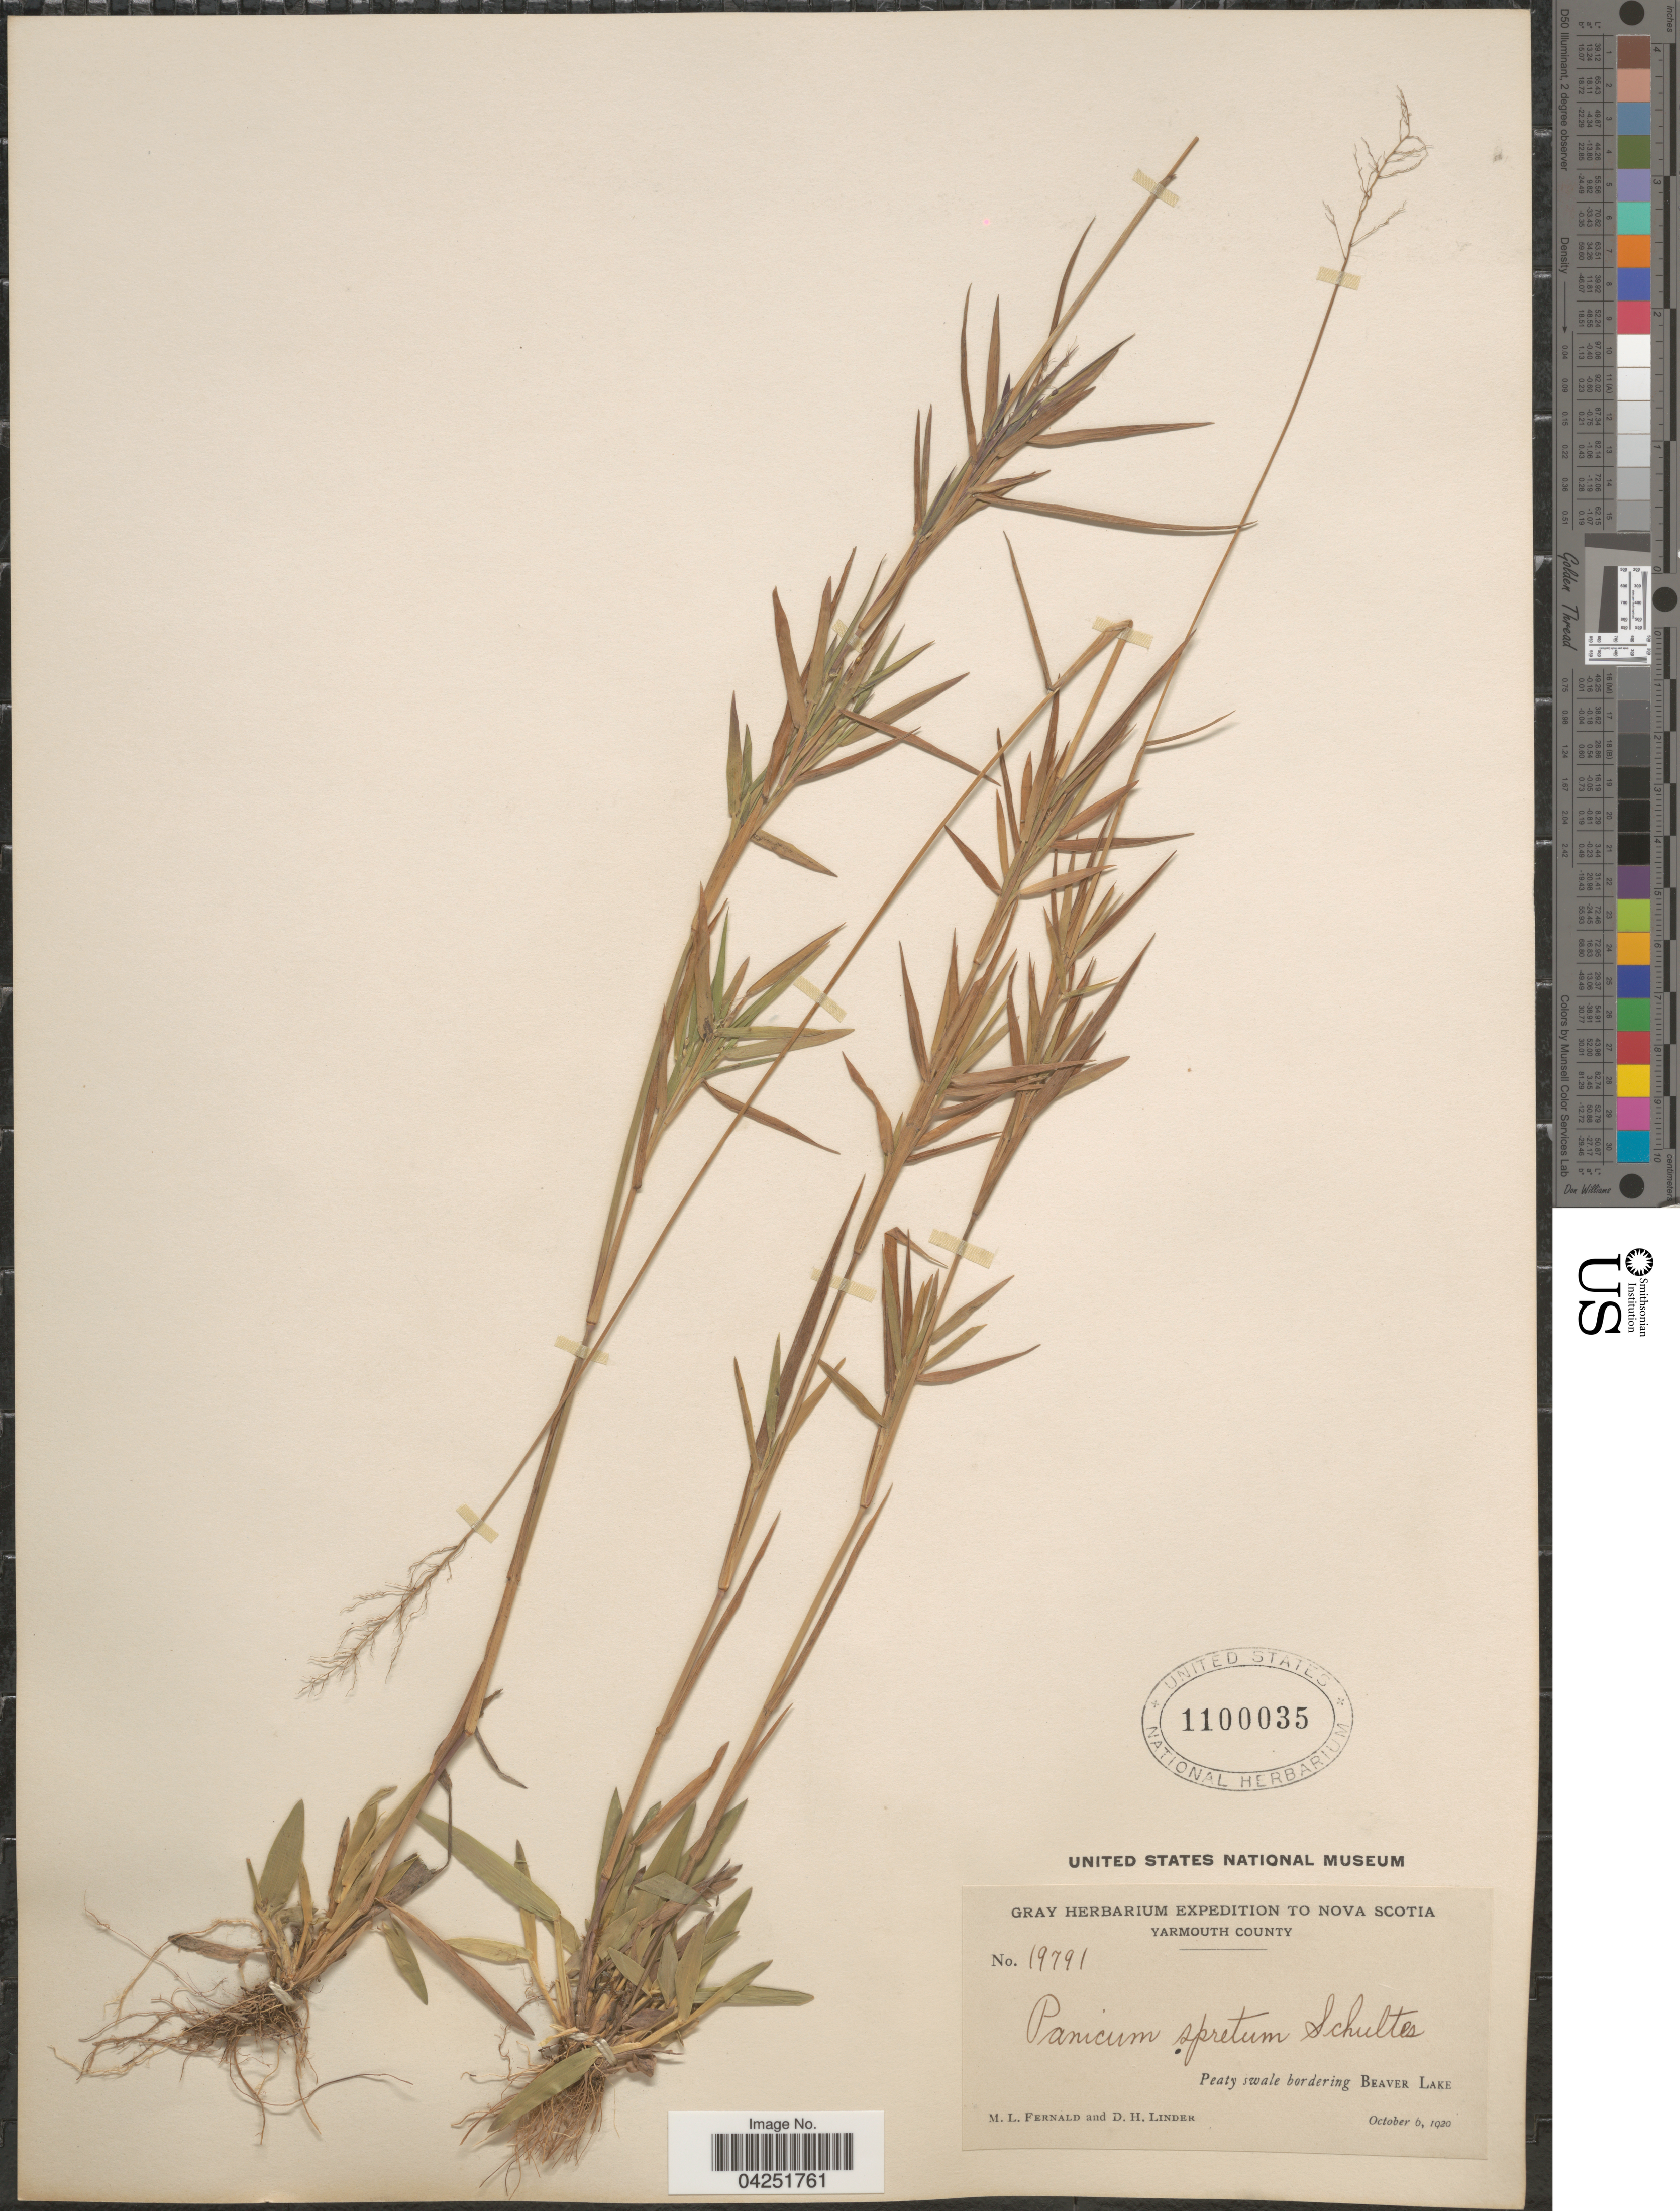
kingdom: Plantae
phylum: Tracheophyta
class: Liliopsida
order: Poales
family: Poaceae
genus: Dichanthelium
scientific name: Dichanthelium acuminatum var. densiflorum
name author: (Rand & Redfield) Gould & C.A. Clark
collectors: M. L. Fernald & D. Linder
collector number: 19791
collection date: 1920-10-06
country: Canada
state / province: Nova Scotia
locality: Gray Herbarium Expedition to Nova Scotia. Yarmouth County. Peaty swale bordering Beaver Lake.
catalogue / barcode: US 1100035